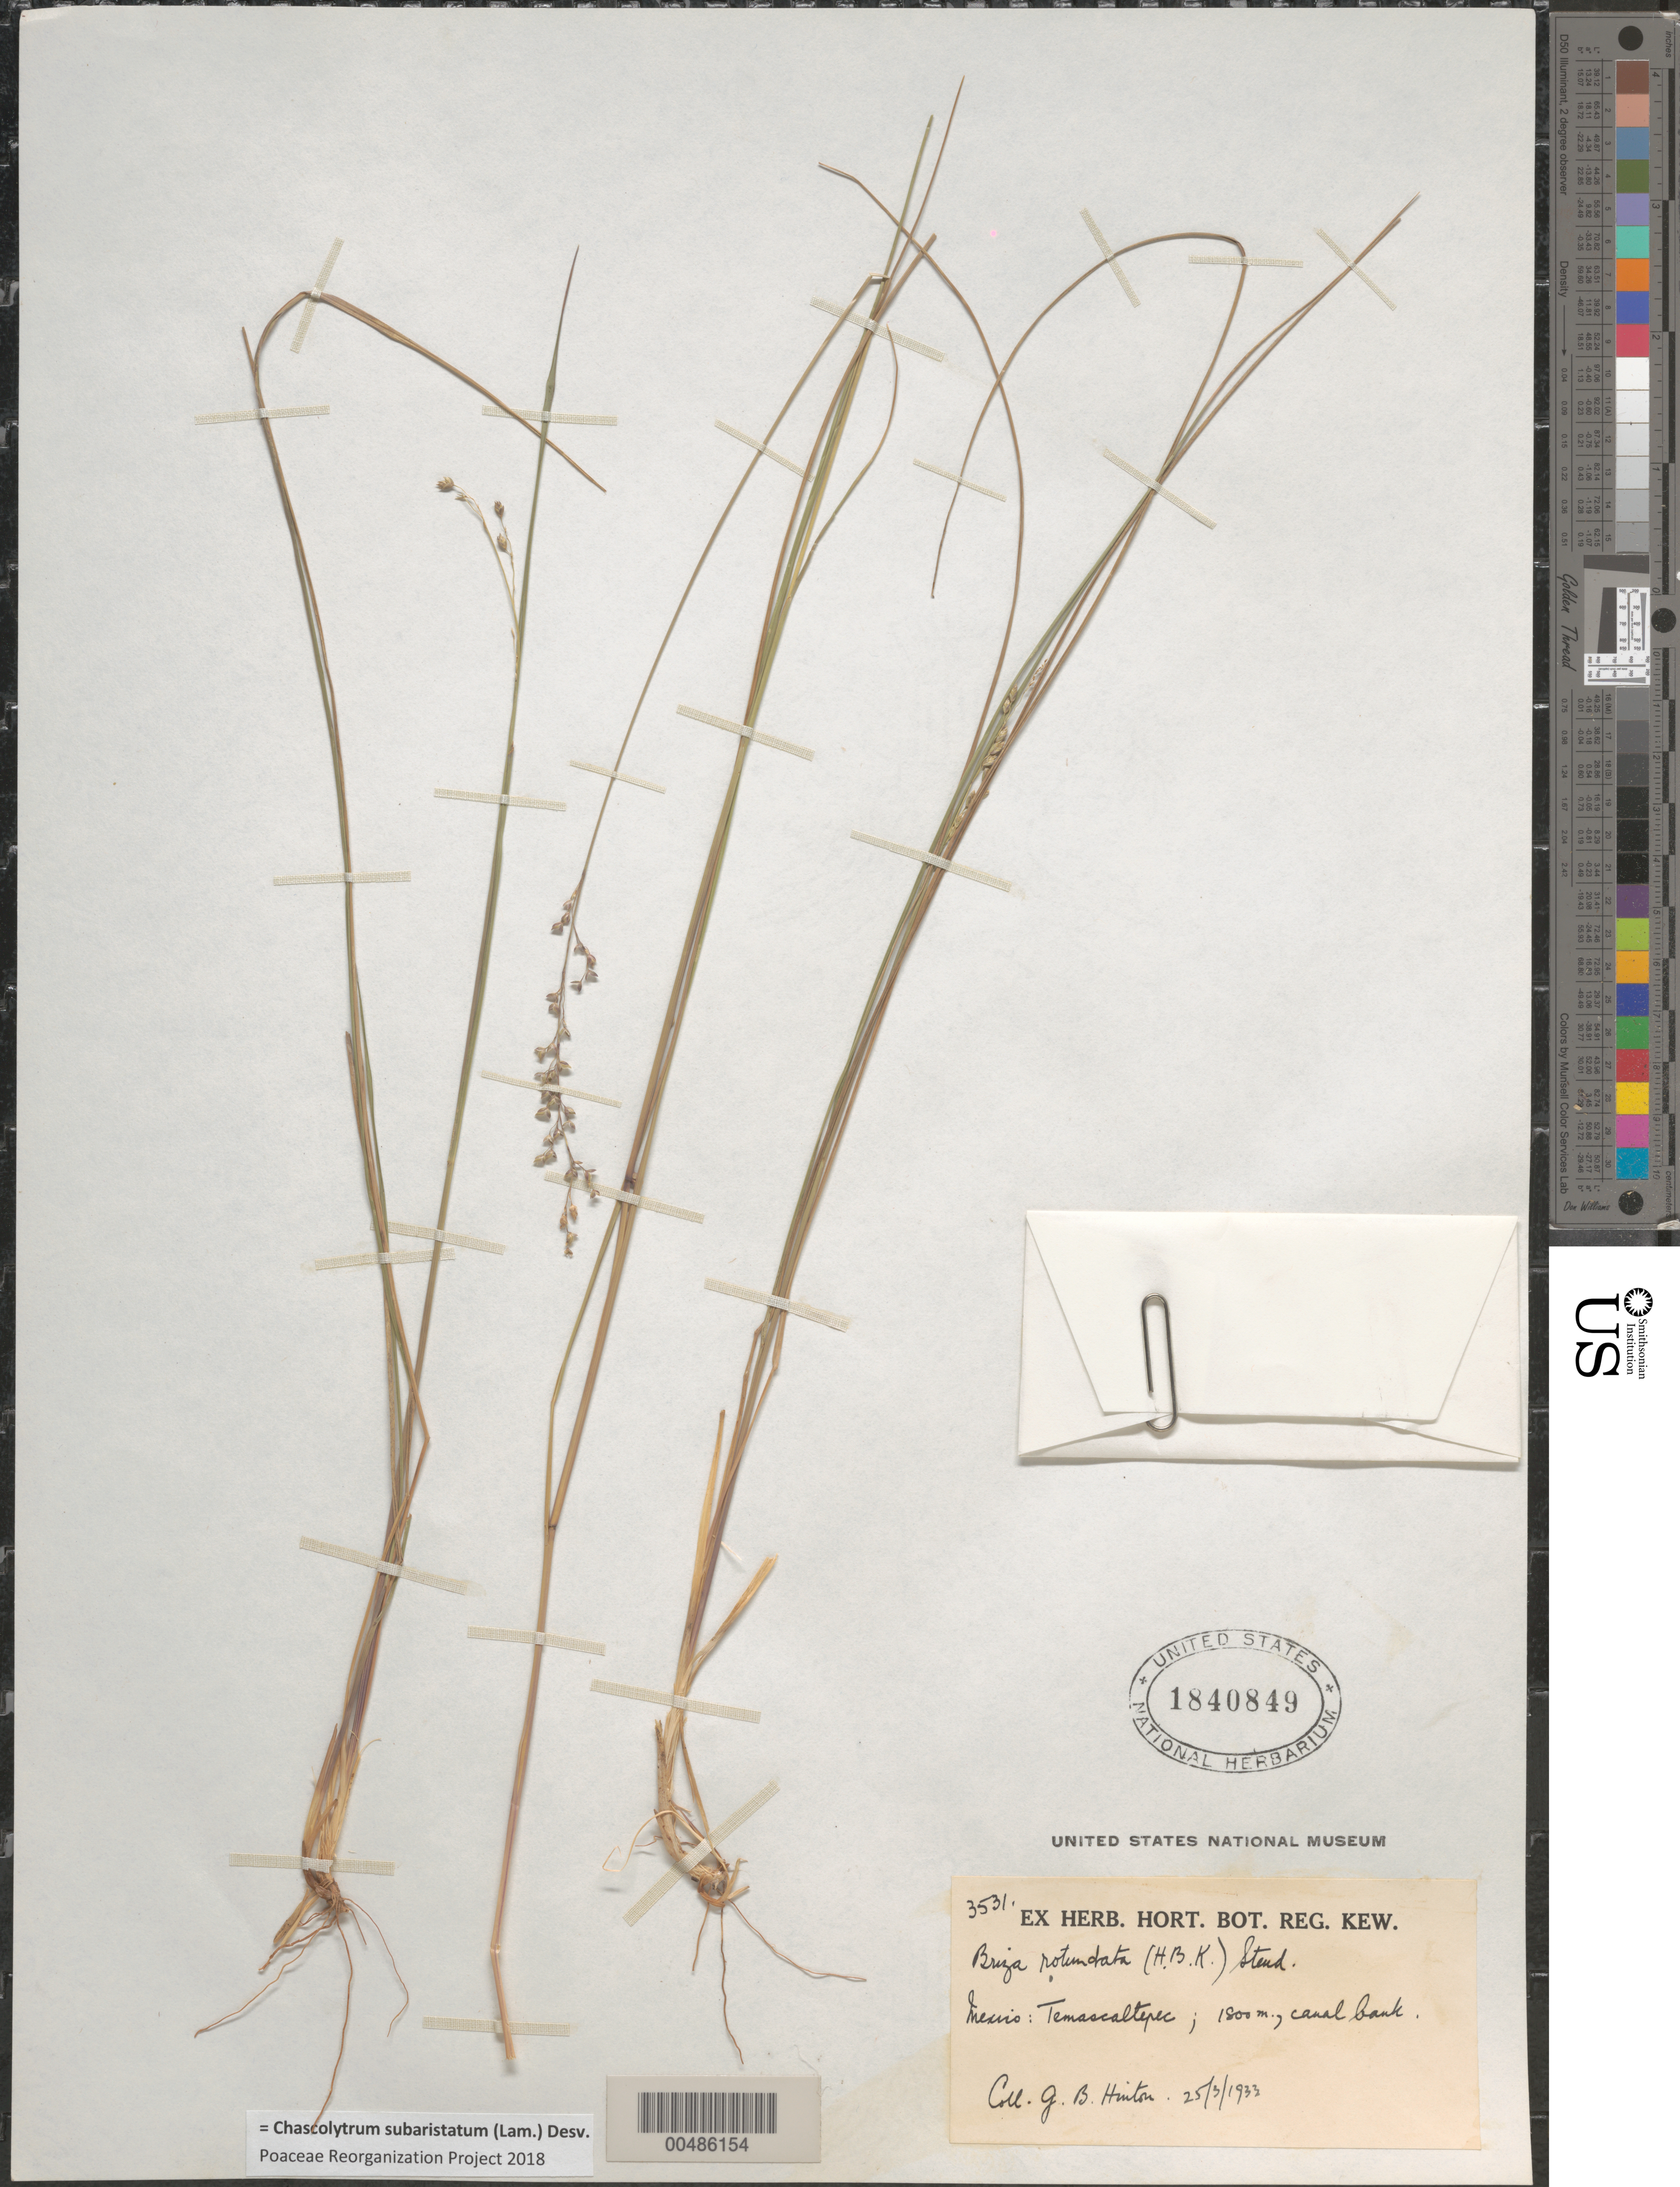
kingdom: Plantae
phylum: Tracheophyta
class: Liliopsida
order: Poales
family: Poaceae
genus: Chascolytrum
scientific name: Chascolytrum subaristatum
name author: (Lam.) Desv.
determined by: Poaceae Reorganization Project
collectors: G. B. Hinton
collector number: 3531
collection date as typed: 25 Mar 1933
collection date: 1933-03-25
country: Mexico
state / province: México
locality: Temascaltepec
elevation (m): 1800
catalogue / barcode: US 1840849